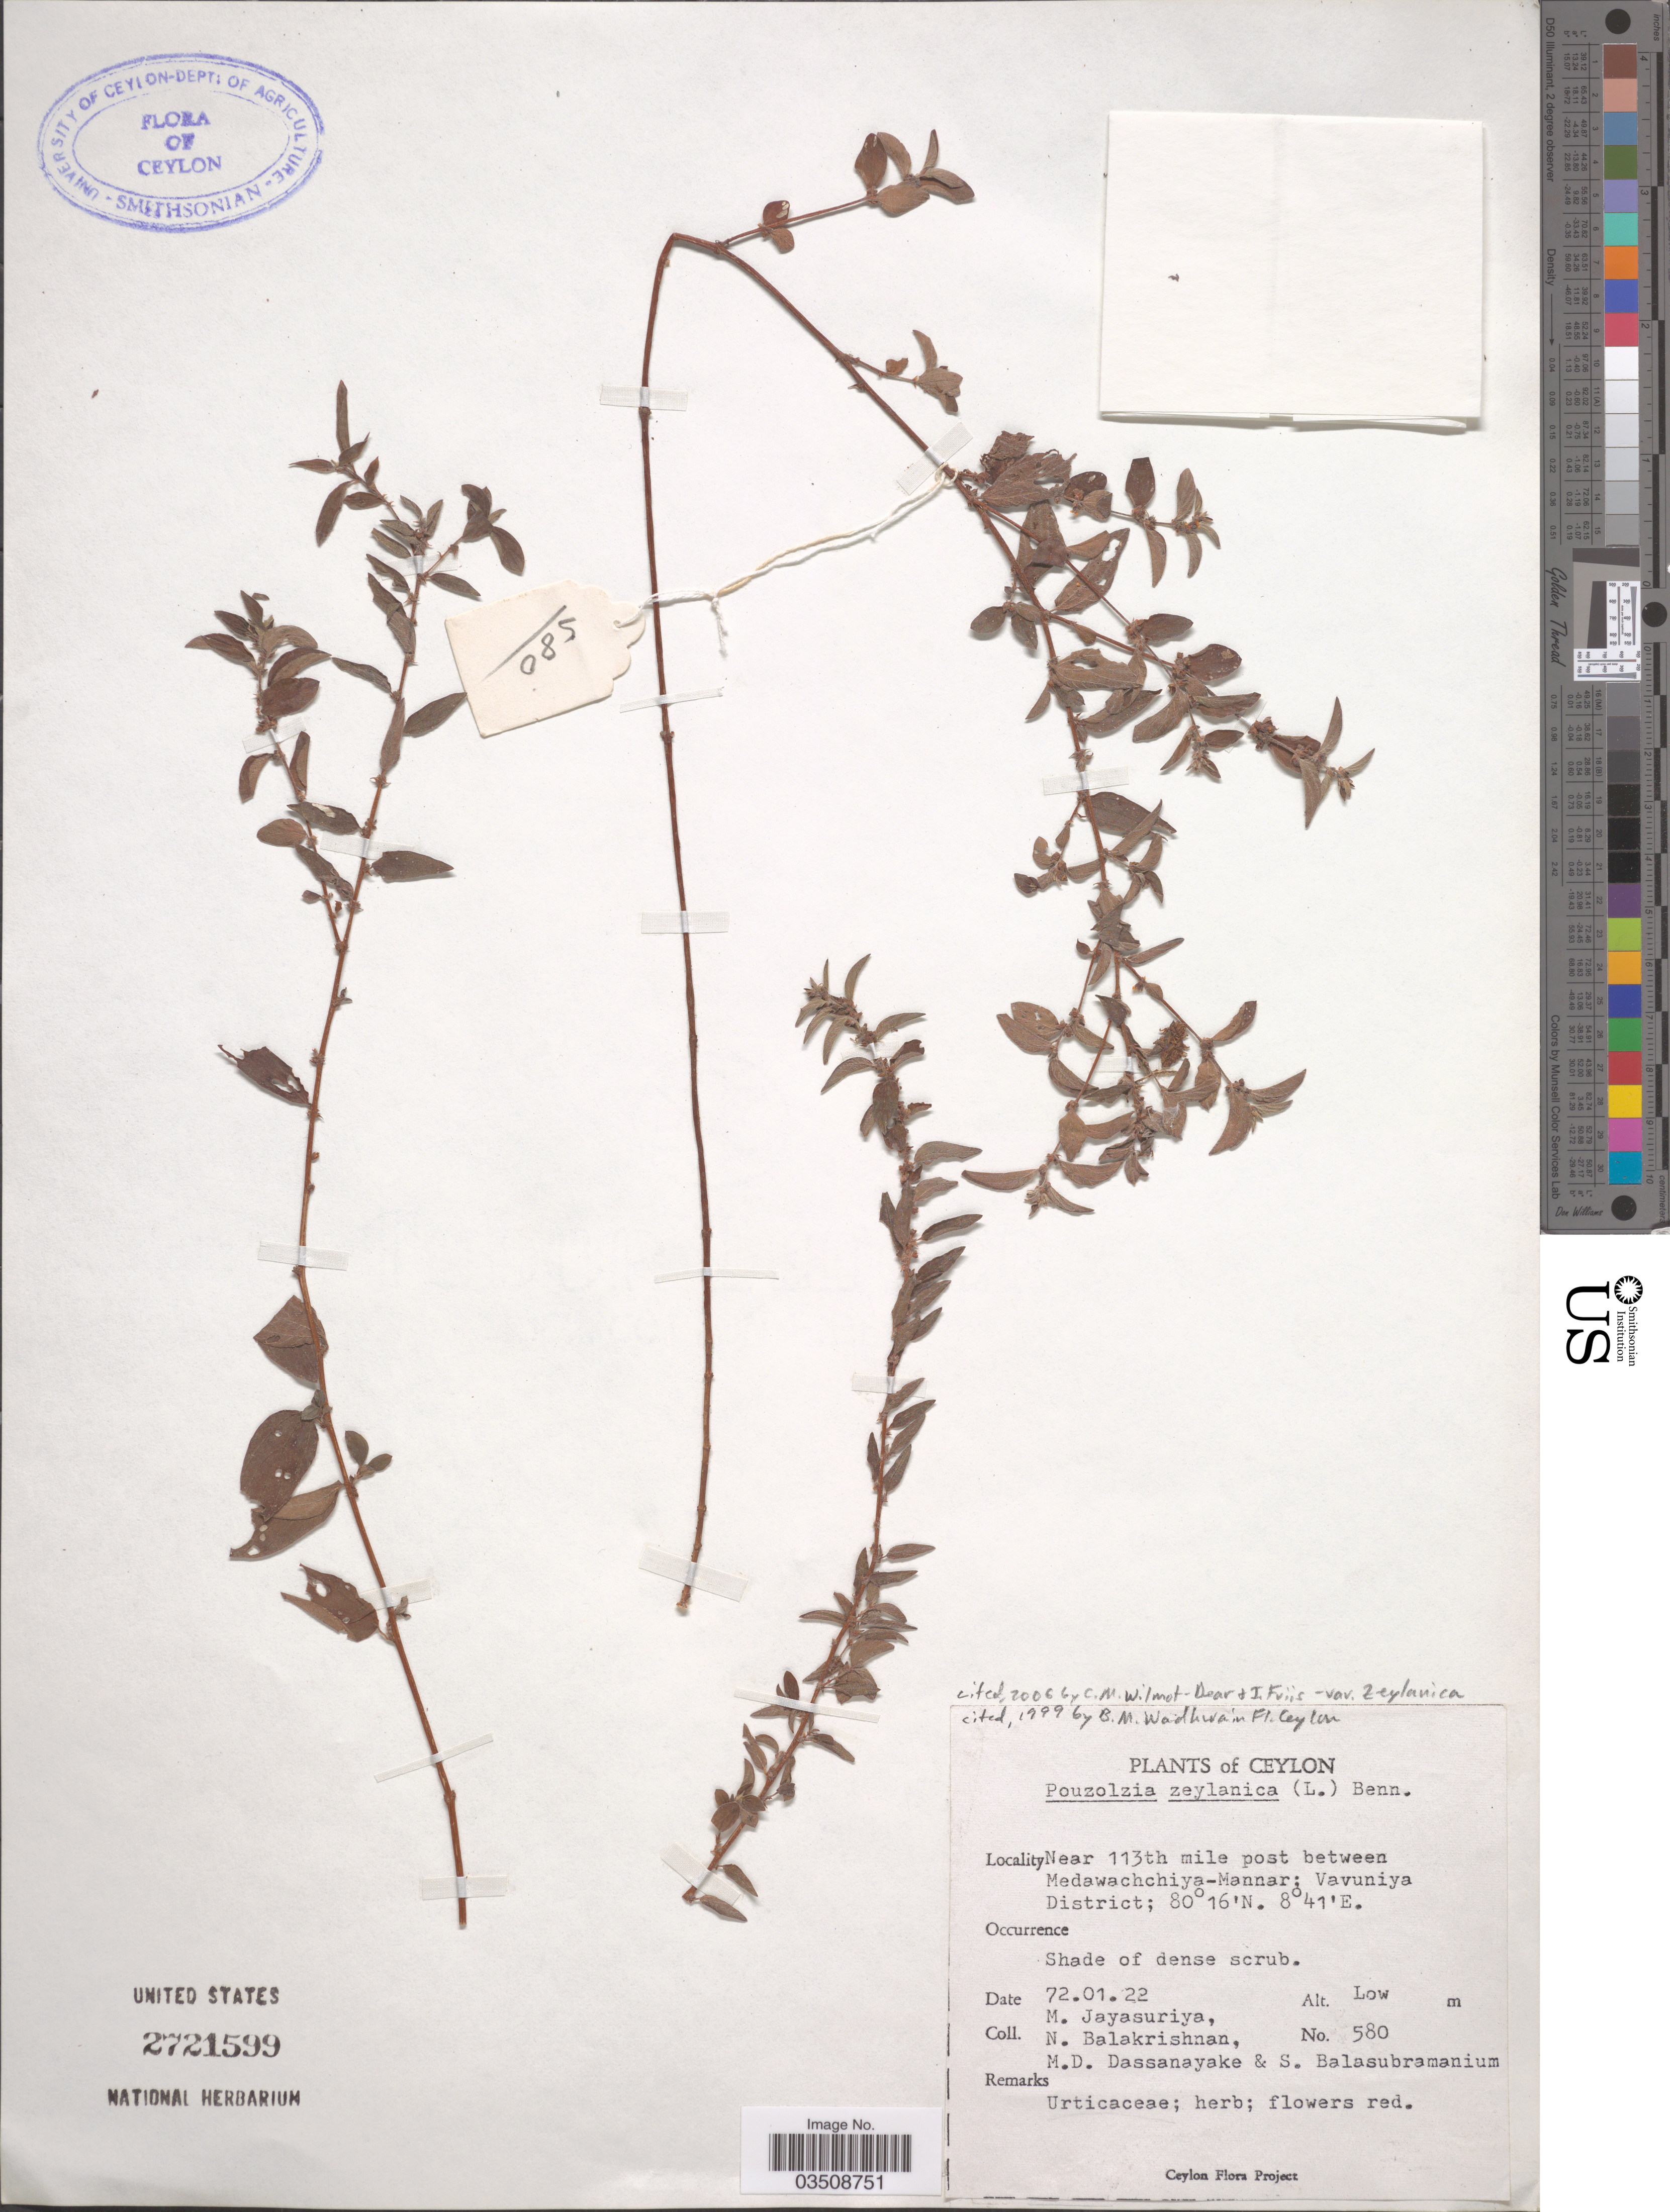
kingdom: Plantae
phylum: Tracheophyta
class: Magnoliopsida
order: Rosales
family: Urticaceae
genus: Pouzolzia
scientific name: Pouzolzia zeylanica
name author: (L.) Benn.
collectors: M. Jayasuriya, N. Balakrishnan, M. D. Dassanayake & S. Balasubramanium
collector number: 580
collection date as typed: Transcribed d/m/y: 22/1/72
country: Sri Lanka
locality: Ceylon. Near 113th mile post between Medawachchiya-Mannar; Vavuniya District.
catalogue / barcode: US 2721599